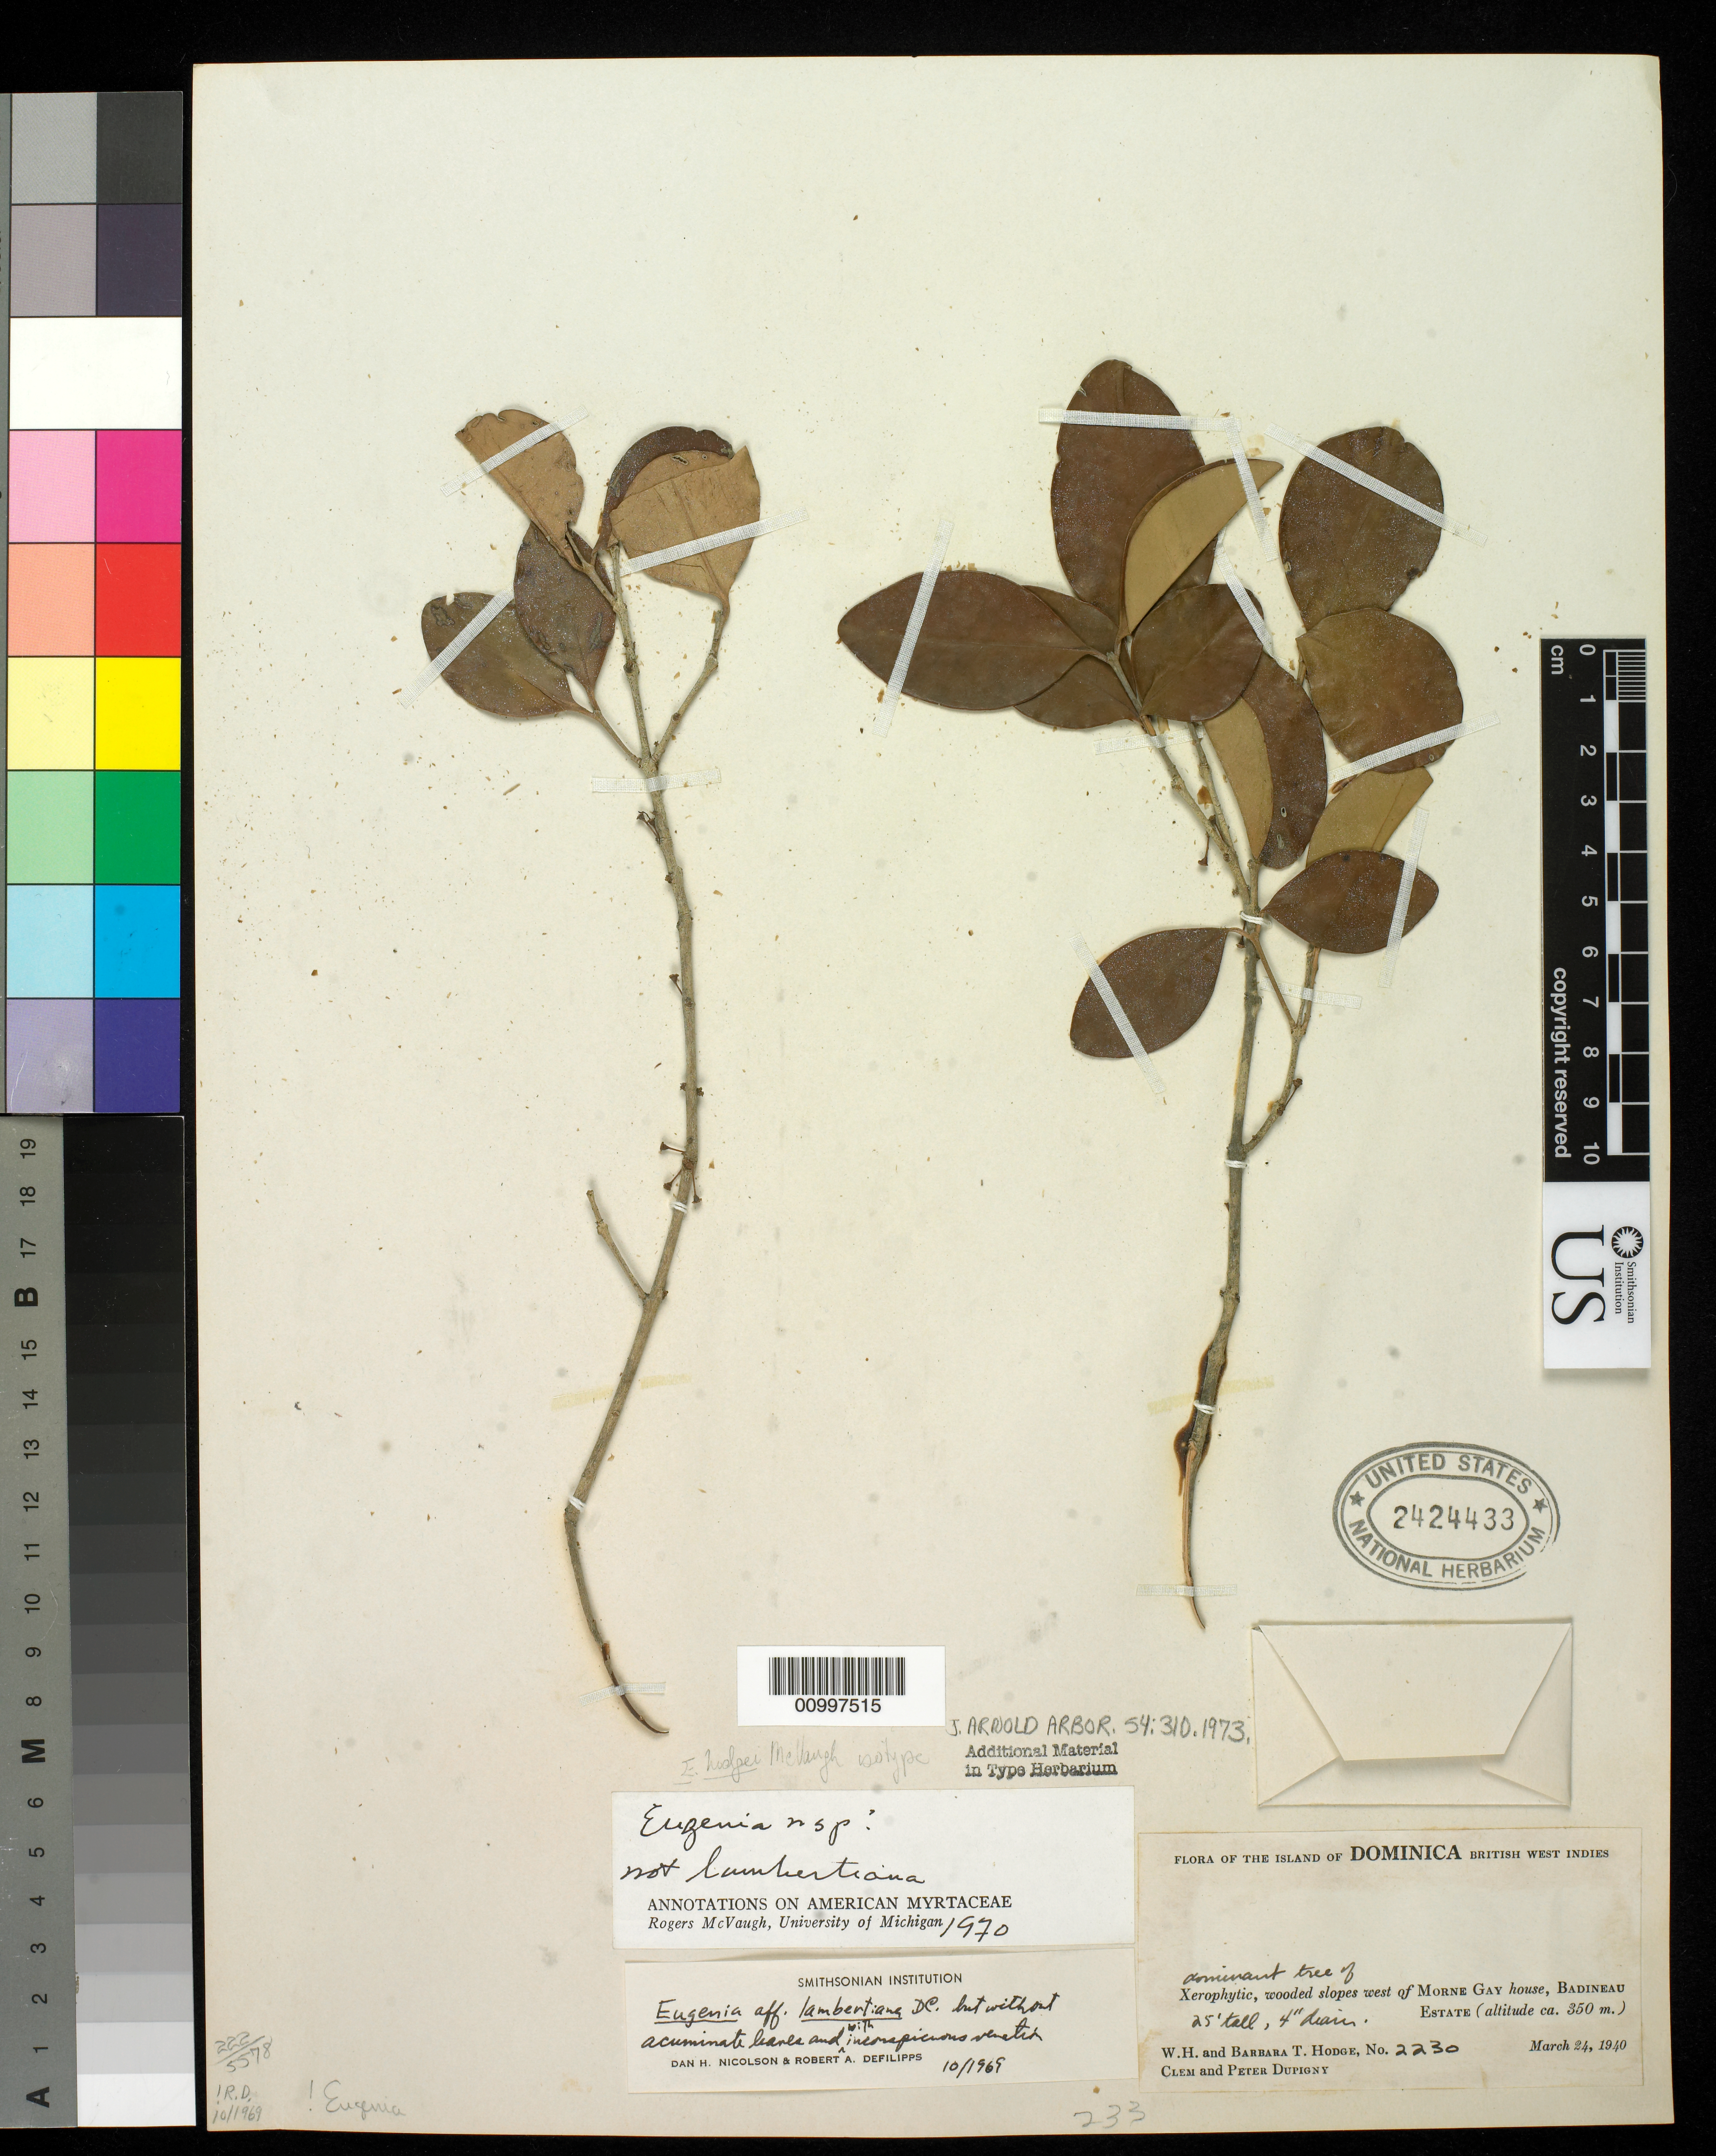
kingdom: Plantae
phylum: Tracheophyta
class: Magnoliopsida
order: Myrtales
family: Myrtaceae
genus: Eugenia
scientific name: Eugenia hodgei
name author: McVaugh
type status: Isotype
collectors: W. Hodge & B. Hodge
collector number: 2230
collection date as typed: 24 Mar 1940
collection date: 1940-03-24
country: Dominica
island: Dominica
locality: Wooded slopes west of Morne Gay house, Badineau estate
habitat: Dominant tree of Xerophytic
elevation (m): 350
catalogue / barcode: US 2424433